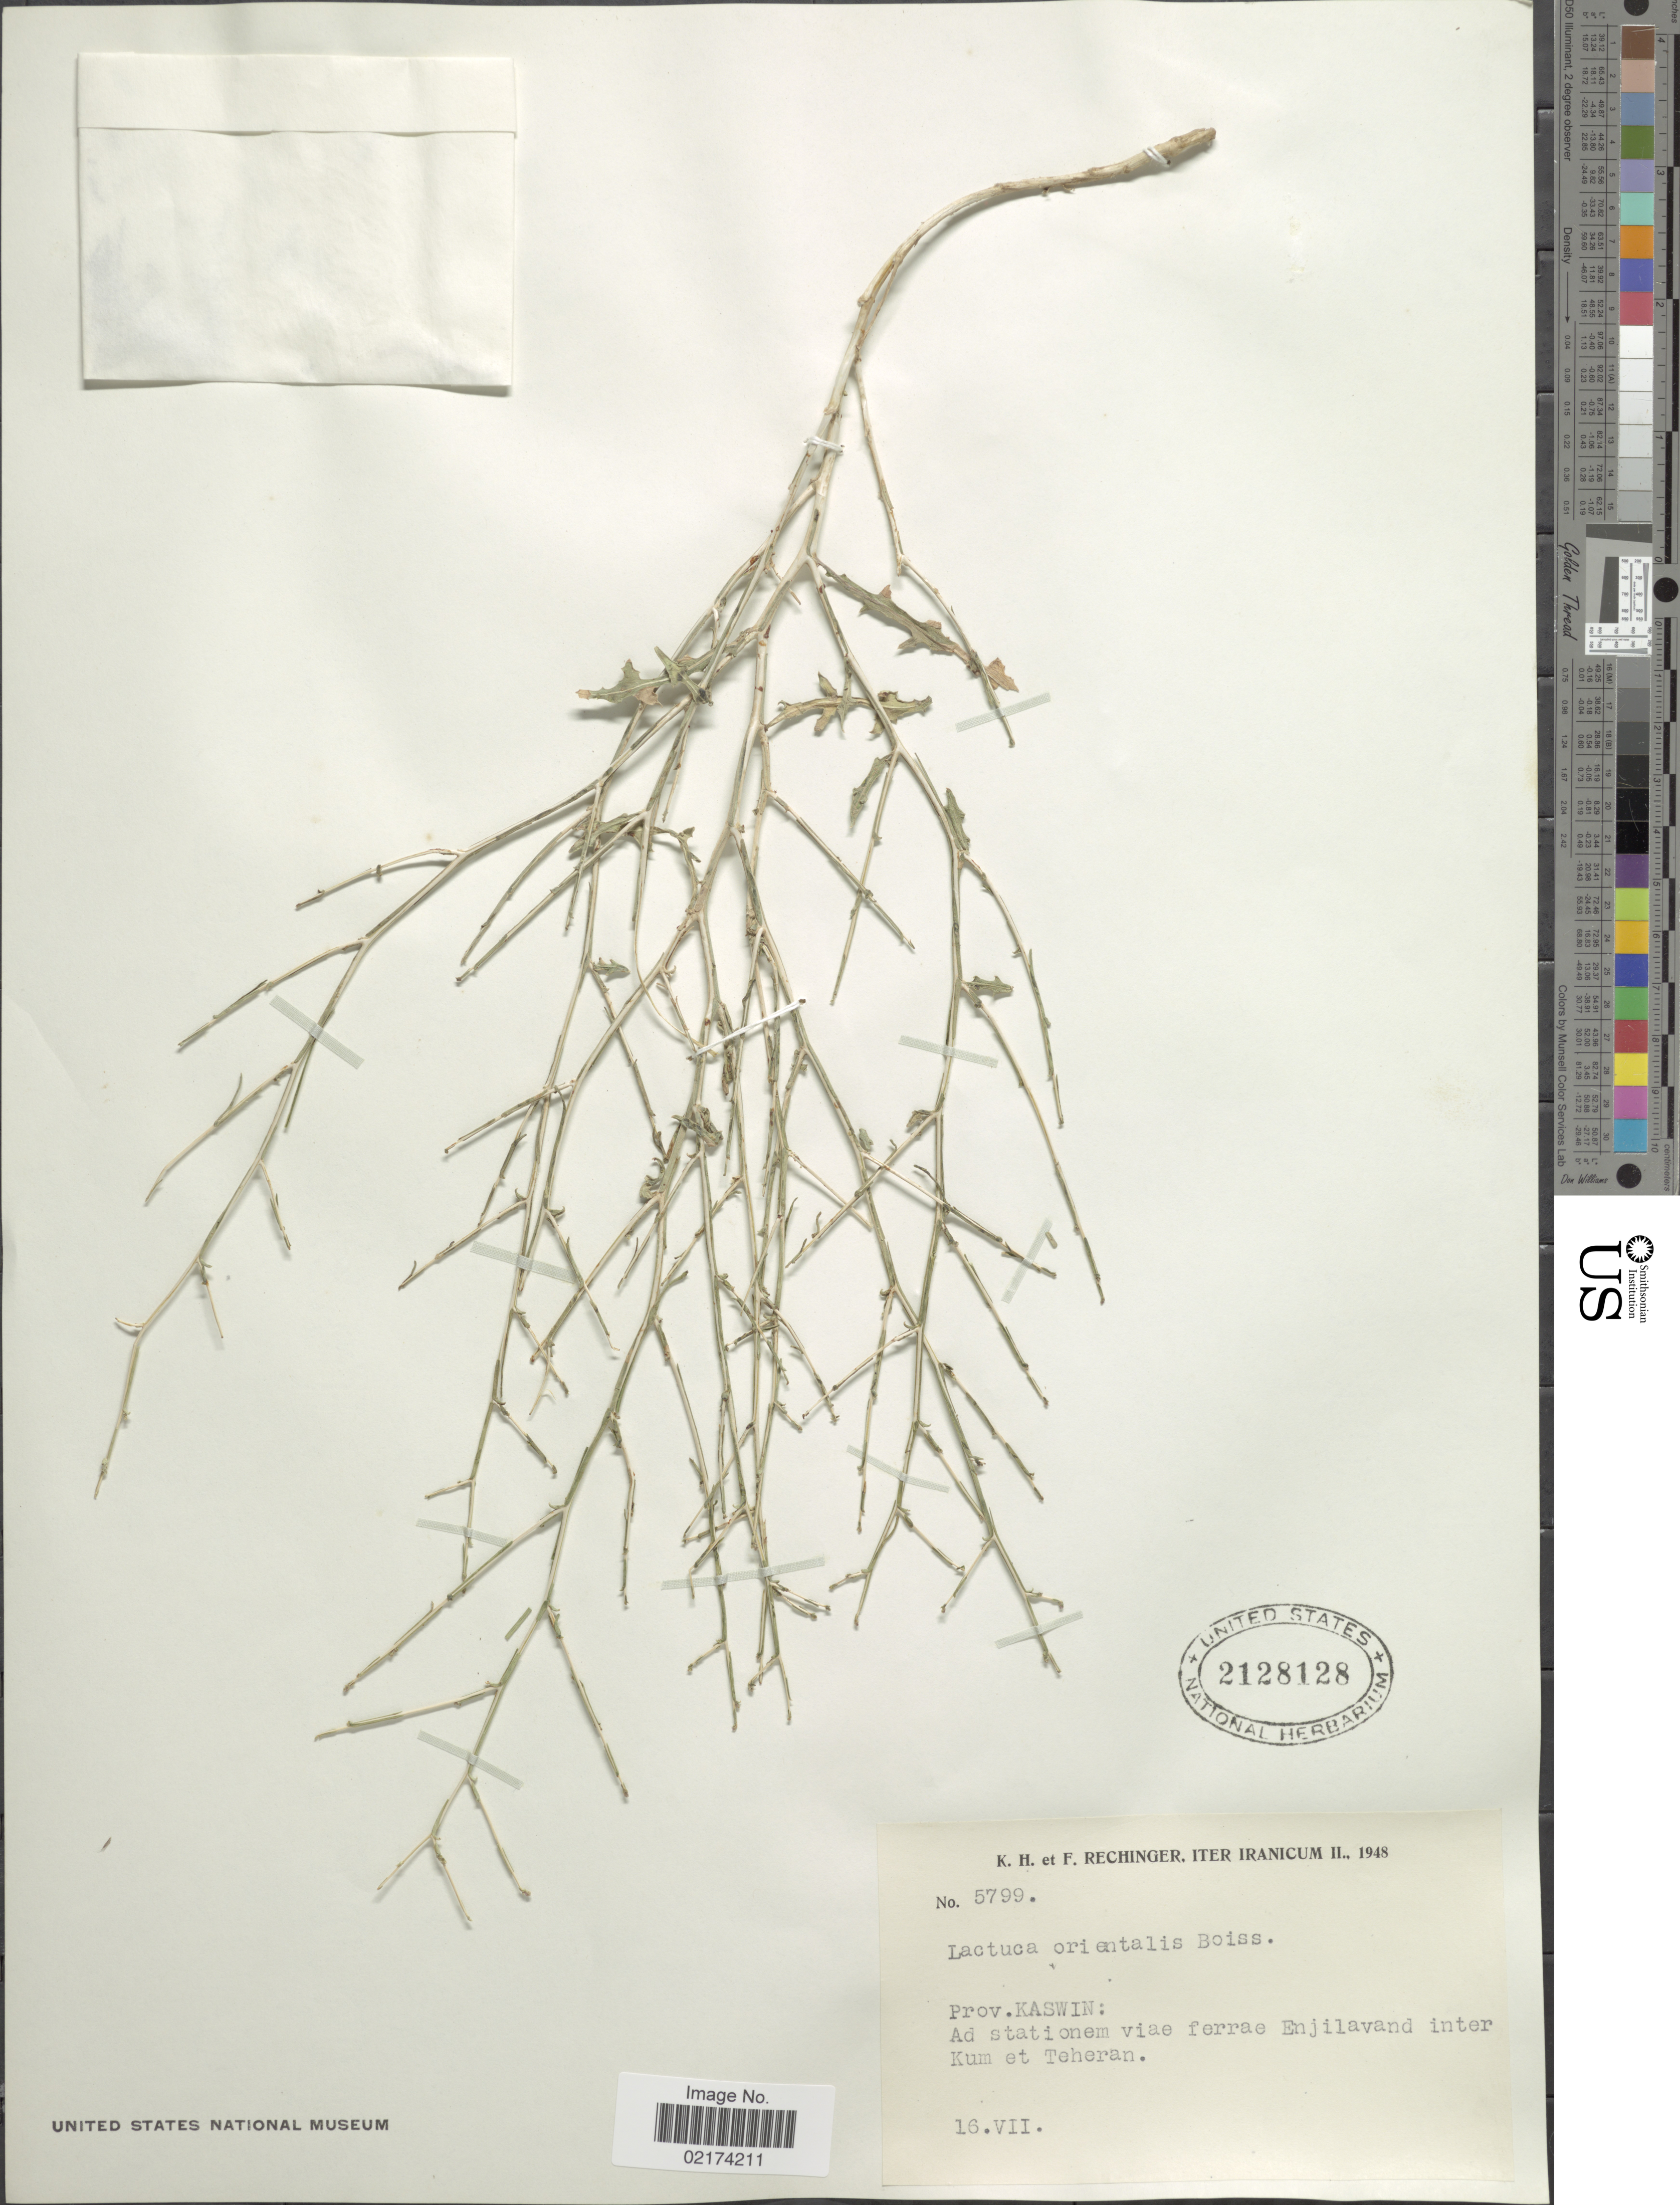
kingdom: Plantae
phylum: Tracheophyta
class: Magnoliopsida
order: Asterales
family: Asteraceae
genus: Lactuca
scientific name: Lactuca orientalis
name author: (Boiss.) Boiss.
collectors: K. H. Rechinger & F. Rechinger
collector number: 5799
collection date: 1948-07-16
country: Iran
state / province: Tehran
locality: Prov. Kaswin, ferrae Enjilavand inter Kum et Teheran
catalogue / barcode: US 2128128